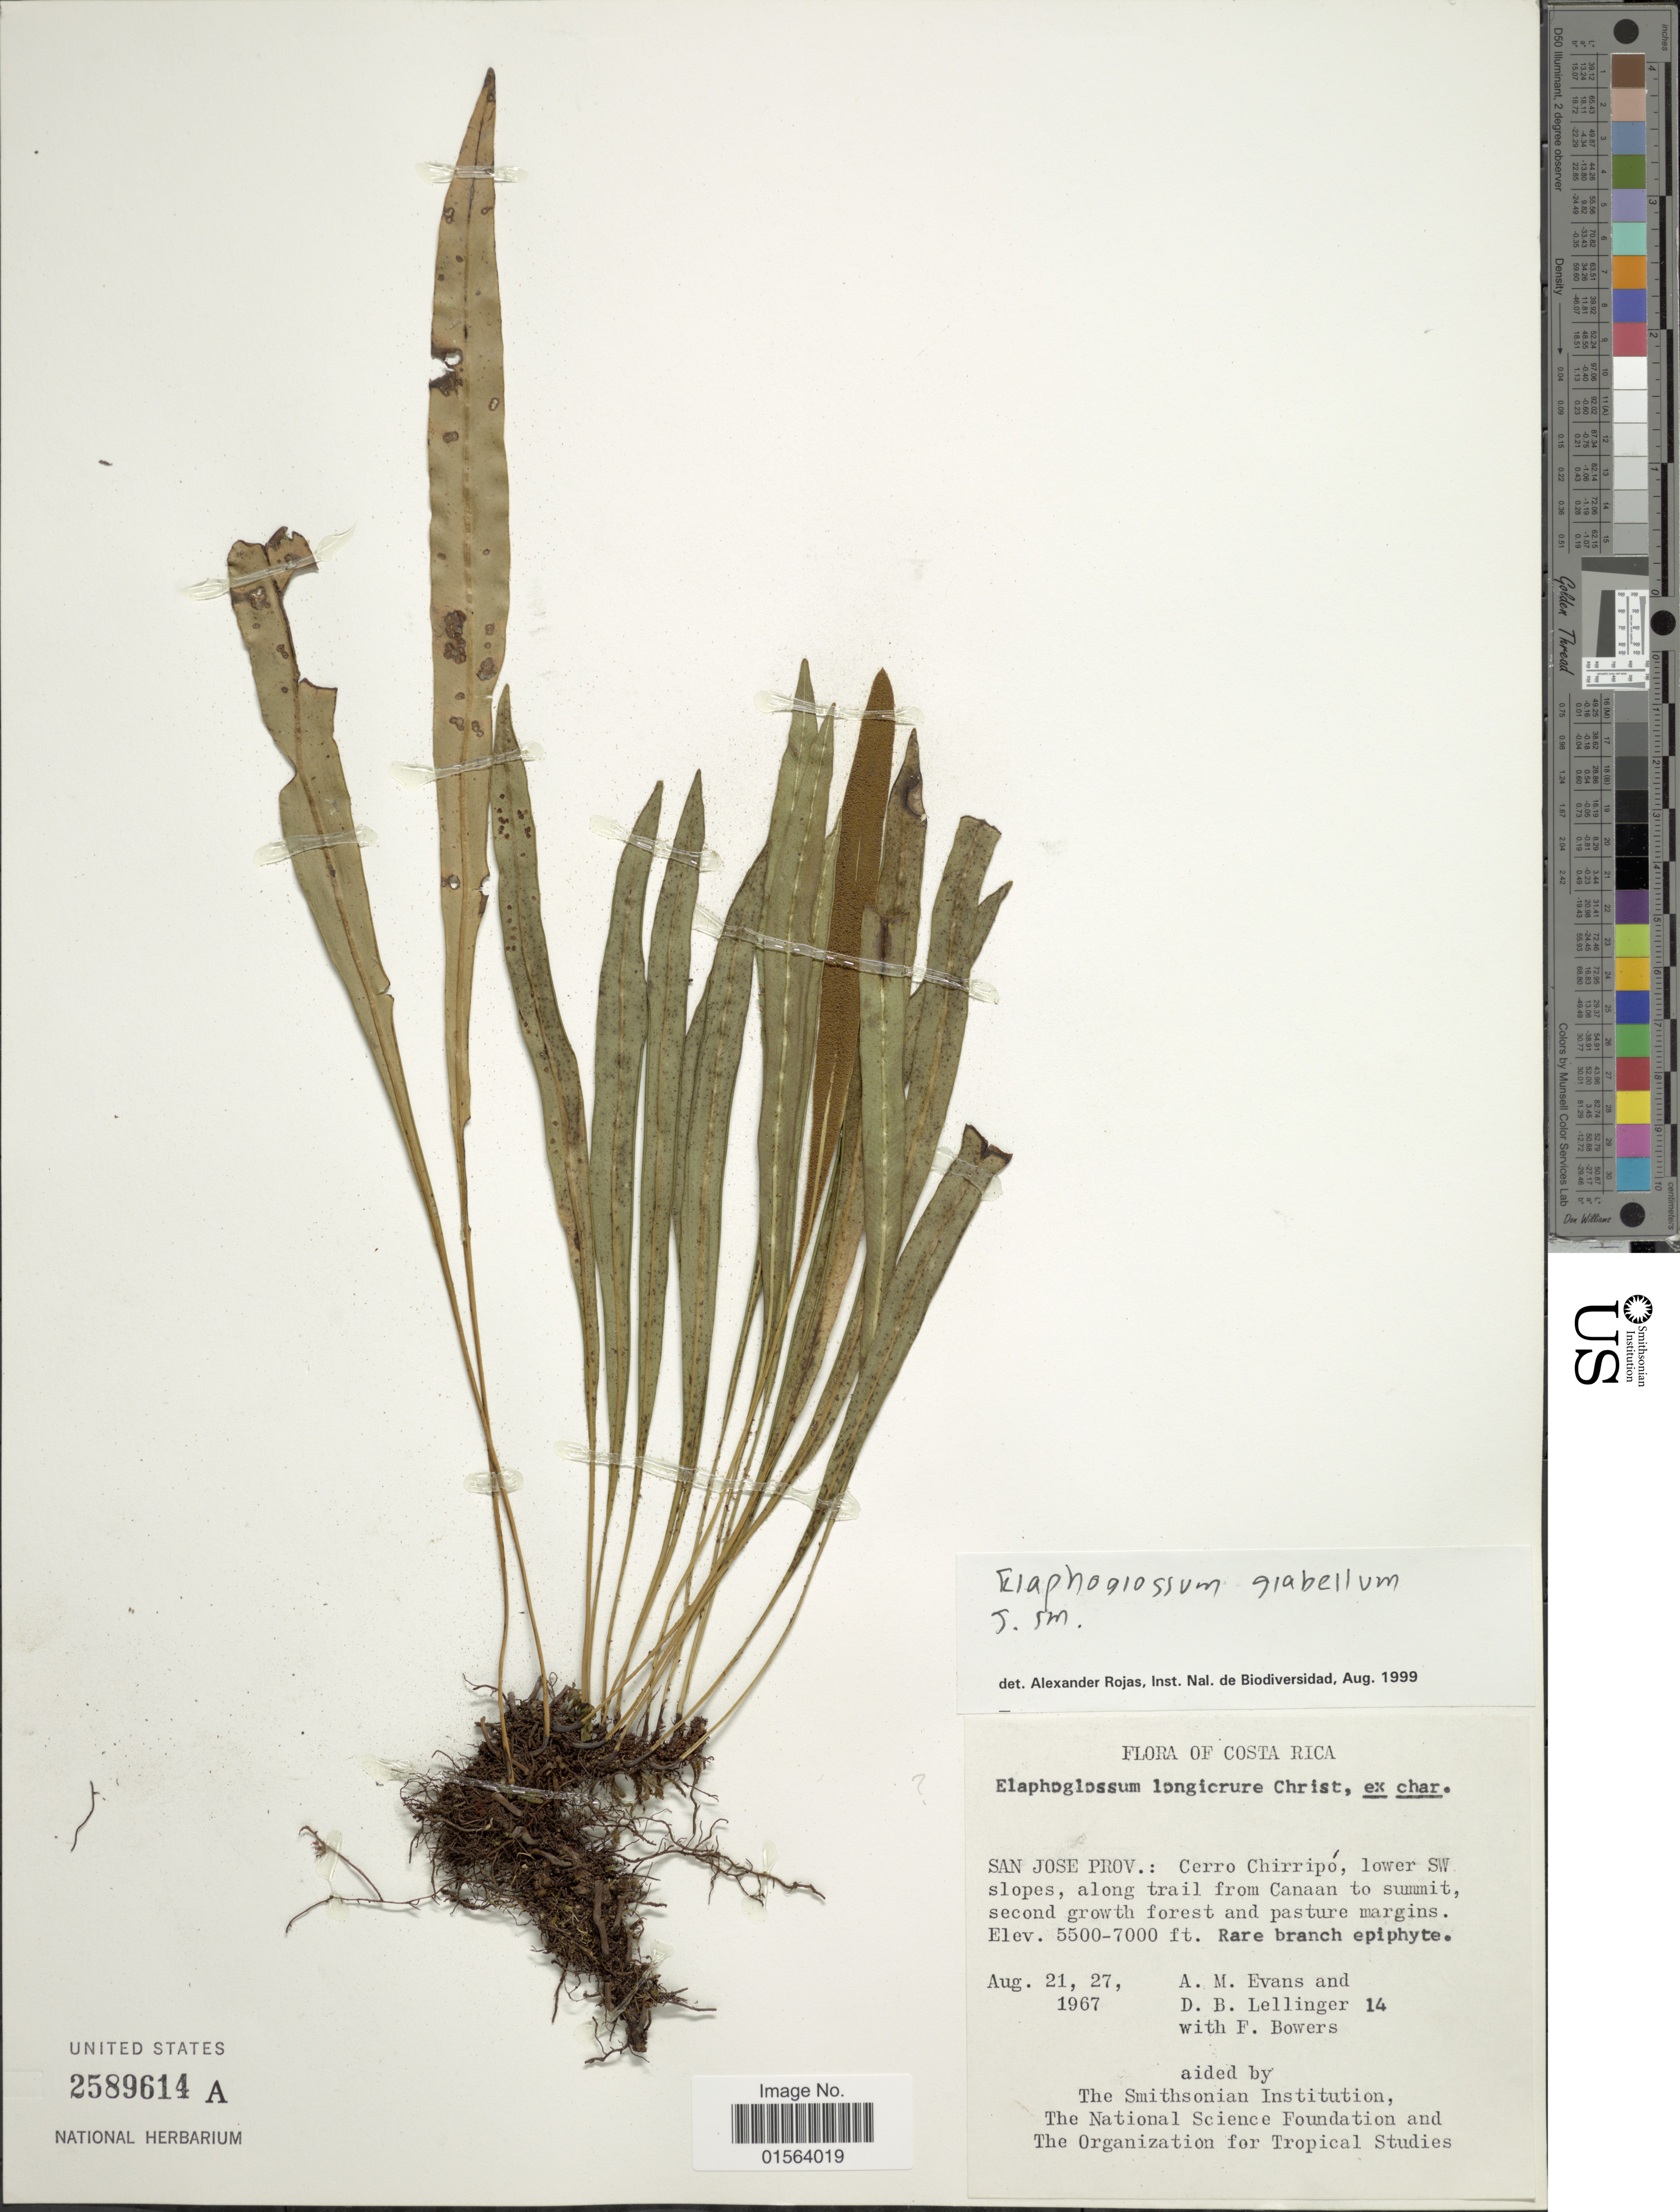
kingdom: Plantae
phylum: Tracheophyta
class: Polypodiopsida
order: Polypodiales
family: Dryopteridaceae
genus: Elaphoglossum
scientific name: Elaphoglossum killipianum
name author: Mickel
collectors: A. M. Evans, D. B. Lellinger & F. Bowers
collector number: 14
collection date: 1967-08-21/1967-08-27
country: Costa Rica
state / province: San José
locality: San Jose Prov. : Cerro Chirripo, lower SW slopes, along trail from Canaan to summit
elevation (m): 1676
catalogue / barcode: US 2589614A